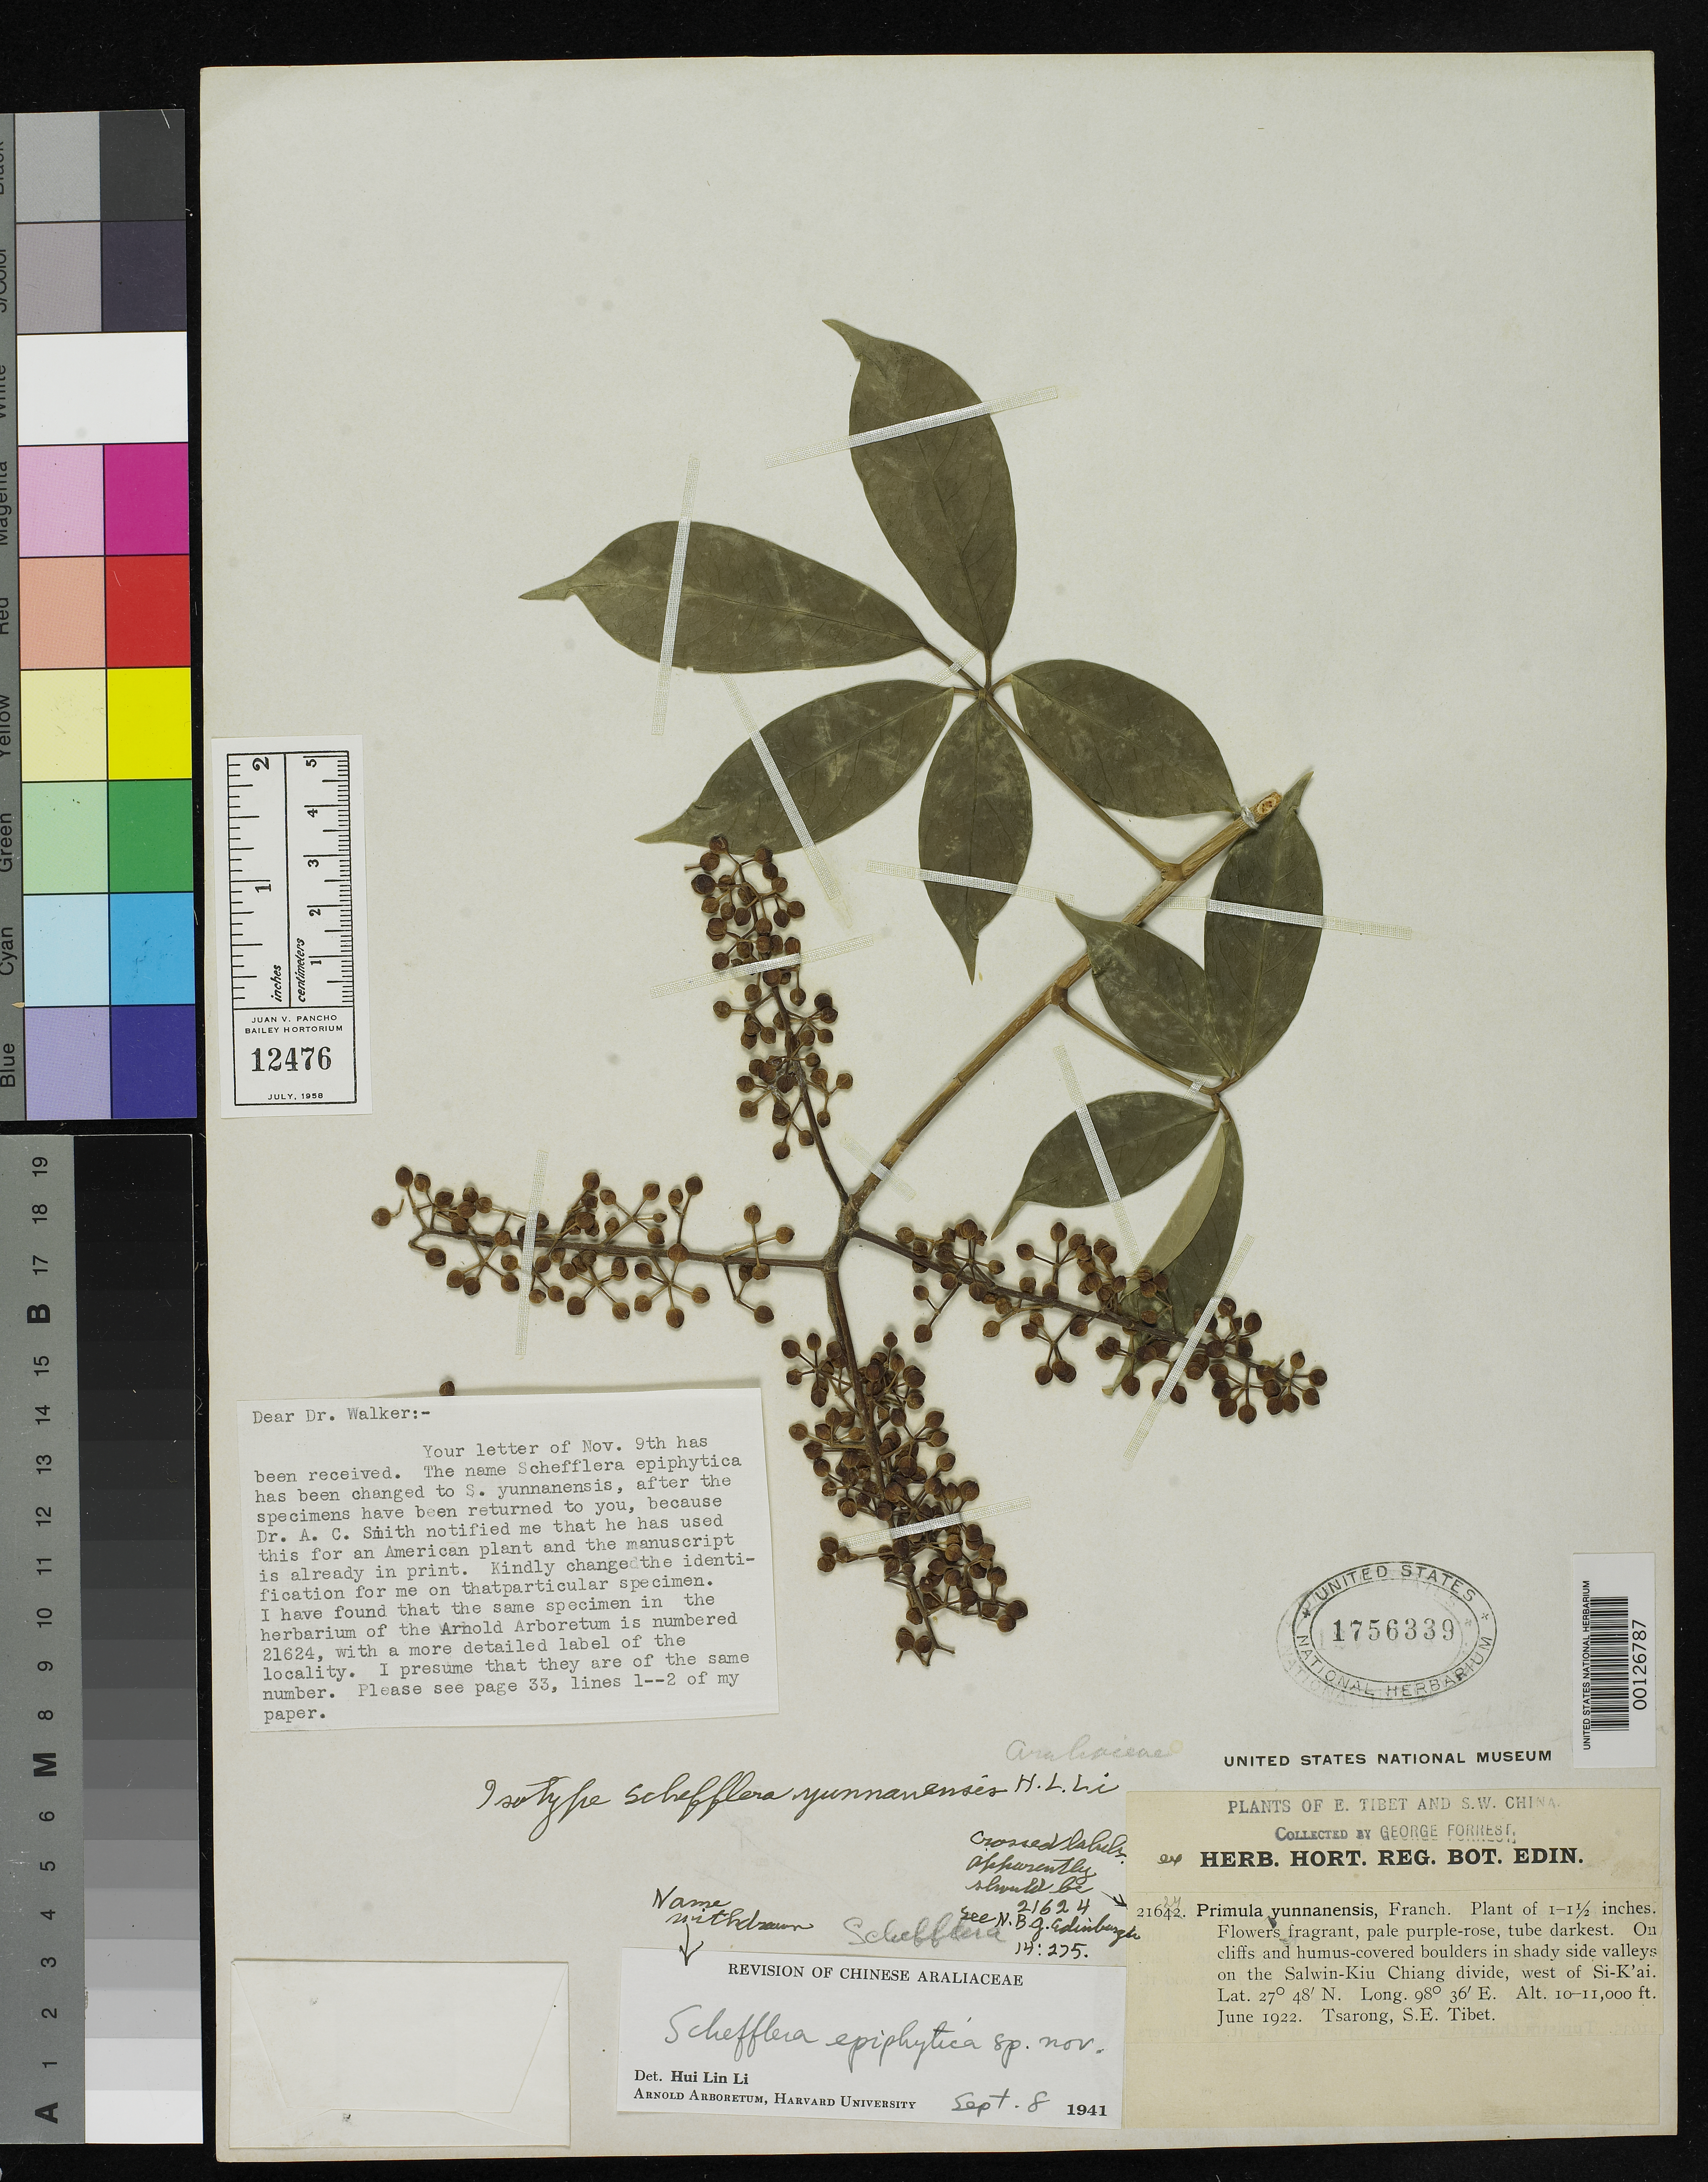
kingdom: Plantae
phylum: Tracheophyta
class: Magnoliopsida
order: Apiales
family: Araliaceae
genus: Schefflera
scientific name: Schefflera yunnanensis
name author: H.L. Li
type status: Isotype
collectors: G. Forrest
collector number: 21624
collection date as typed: Jun 1922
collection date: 1922-06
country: China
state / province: Xizang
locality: Salwin-kiu Chiang divide, west of Si-k'ai; alt. 10,000-11,000 ft.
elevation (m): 3048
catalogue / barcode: US 1756339